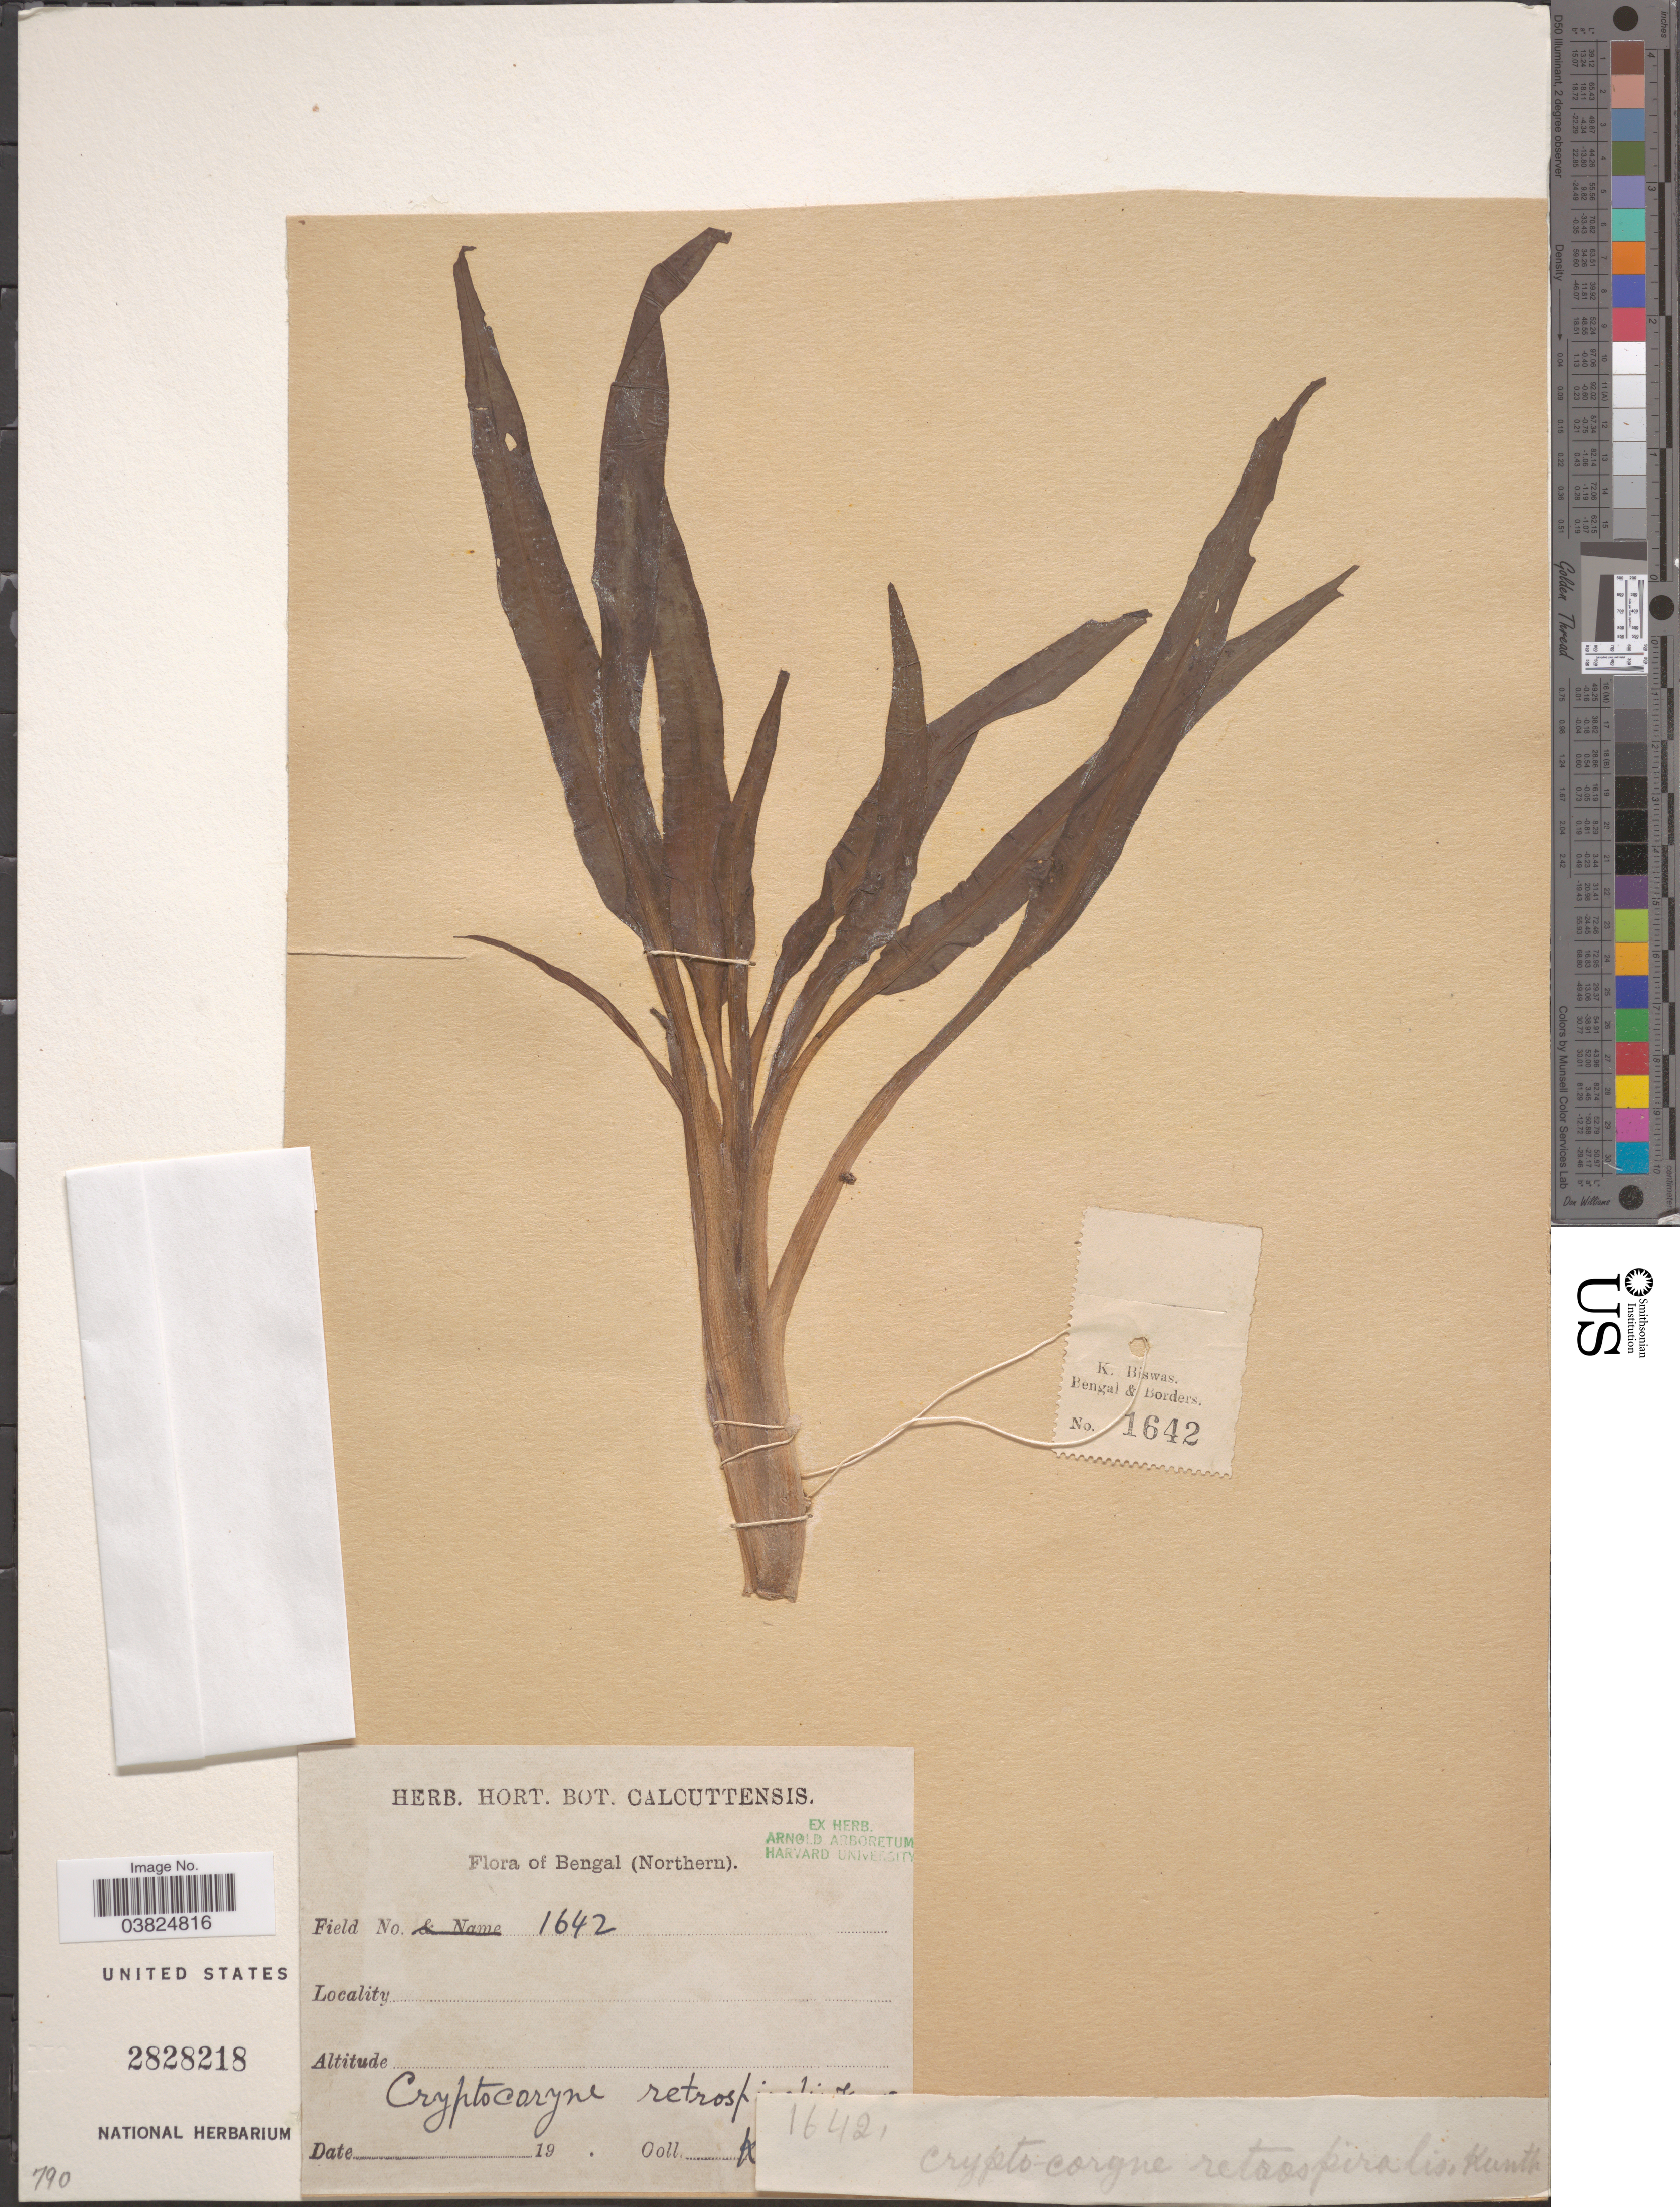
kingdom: Plantae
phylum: Tracheophyta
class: Liliopsida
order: Alismatales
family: Araceae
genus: Cryptocoryne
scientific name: Cryptocoryne retrospiralis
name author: (Roxb.) Kunth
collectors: K. Biswas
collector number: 1642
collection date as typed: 19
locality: Bengal (Northern).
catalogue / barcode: US 2828218